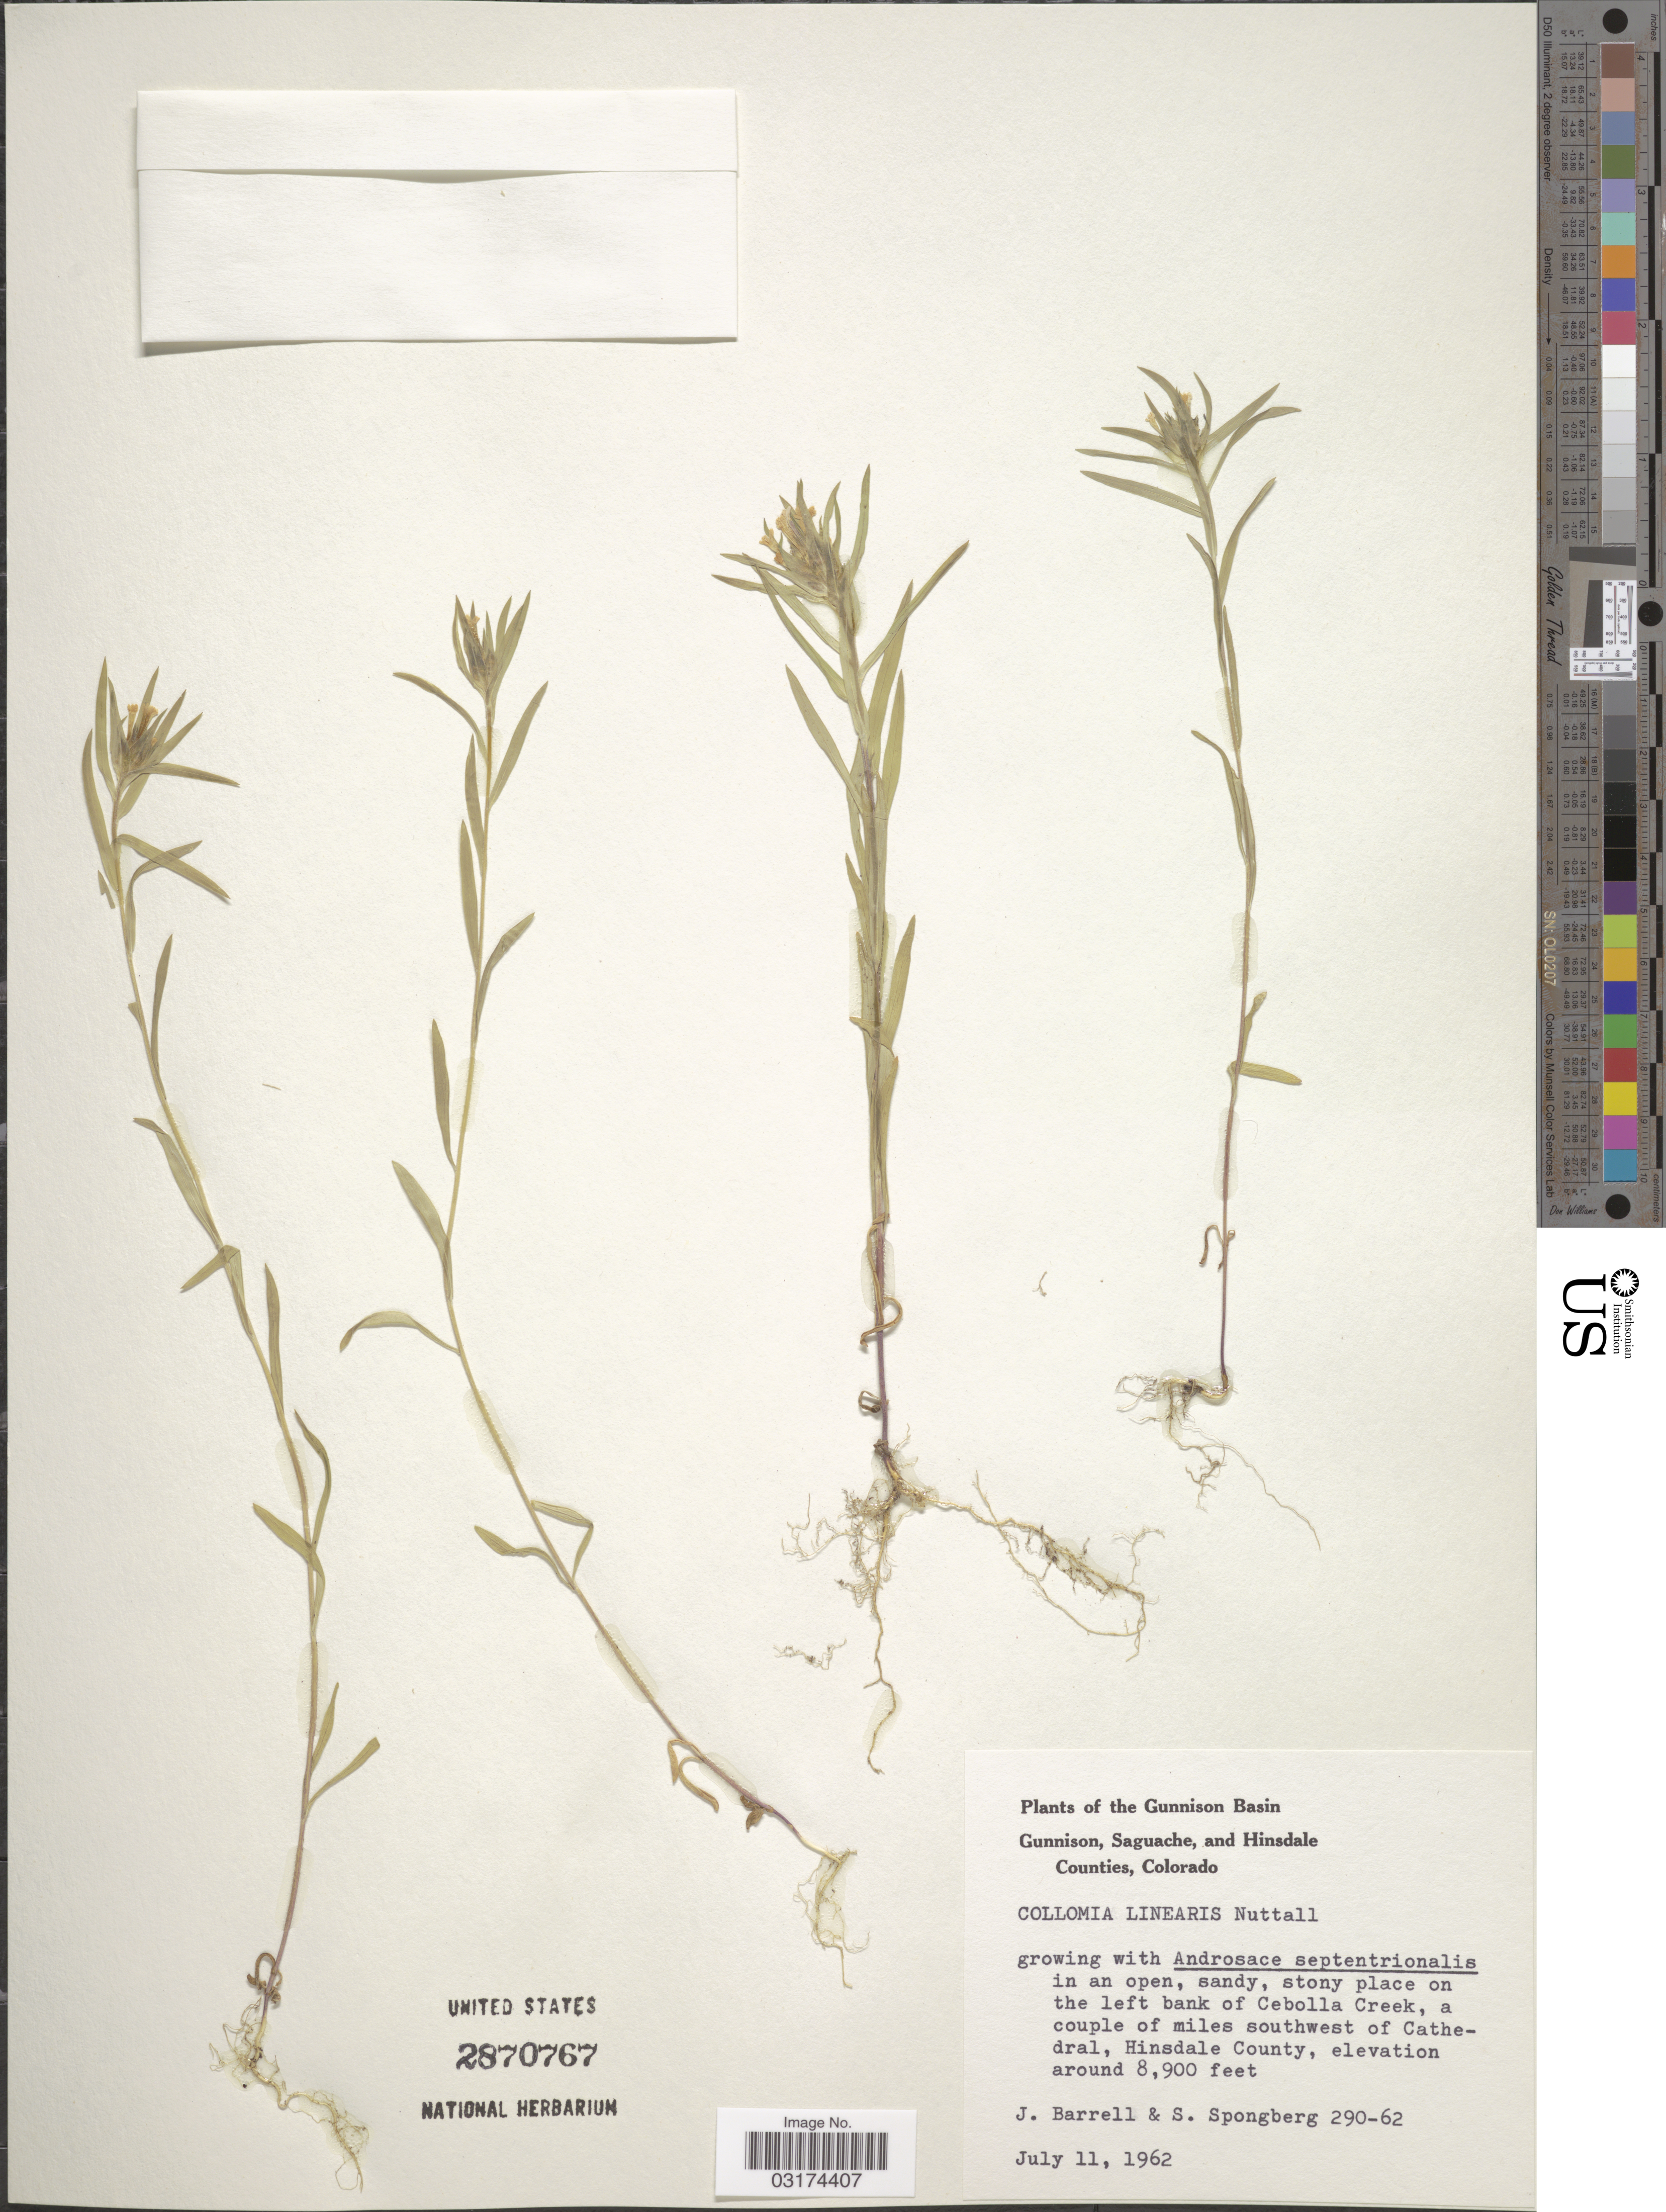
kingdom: Plantae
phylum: Tracheophyta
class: Magnoliopsida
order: Ericales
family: Polemoniaceae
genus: Collomia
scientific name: Collomia linearis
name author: Nutt.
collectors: J. Barrell & S. A.Spongberg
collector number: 290-62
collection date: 1962-07-11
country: United States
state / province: Colorado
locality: Gunnison Basin. Stony place on the left bank of Cebolla Creek, a couple of miles southwest of Cathedral, Hinsdale County.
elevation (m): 2713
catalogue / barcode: US 2870767